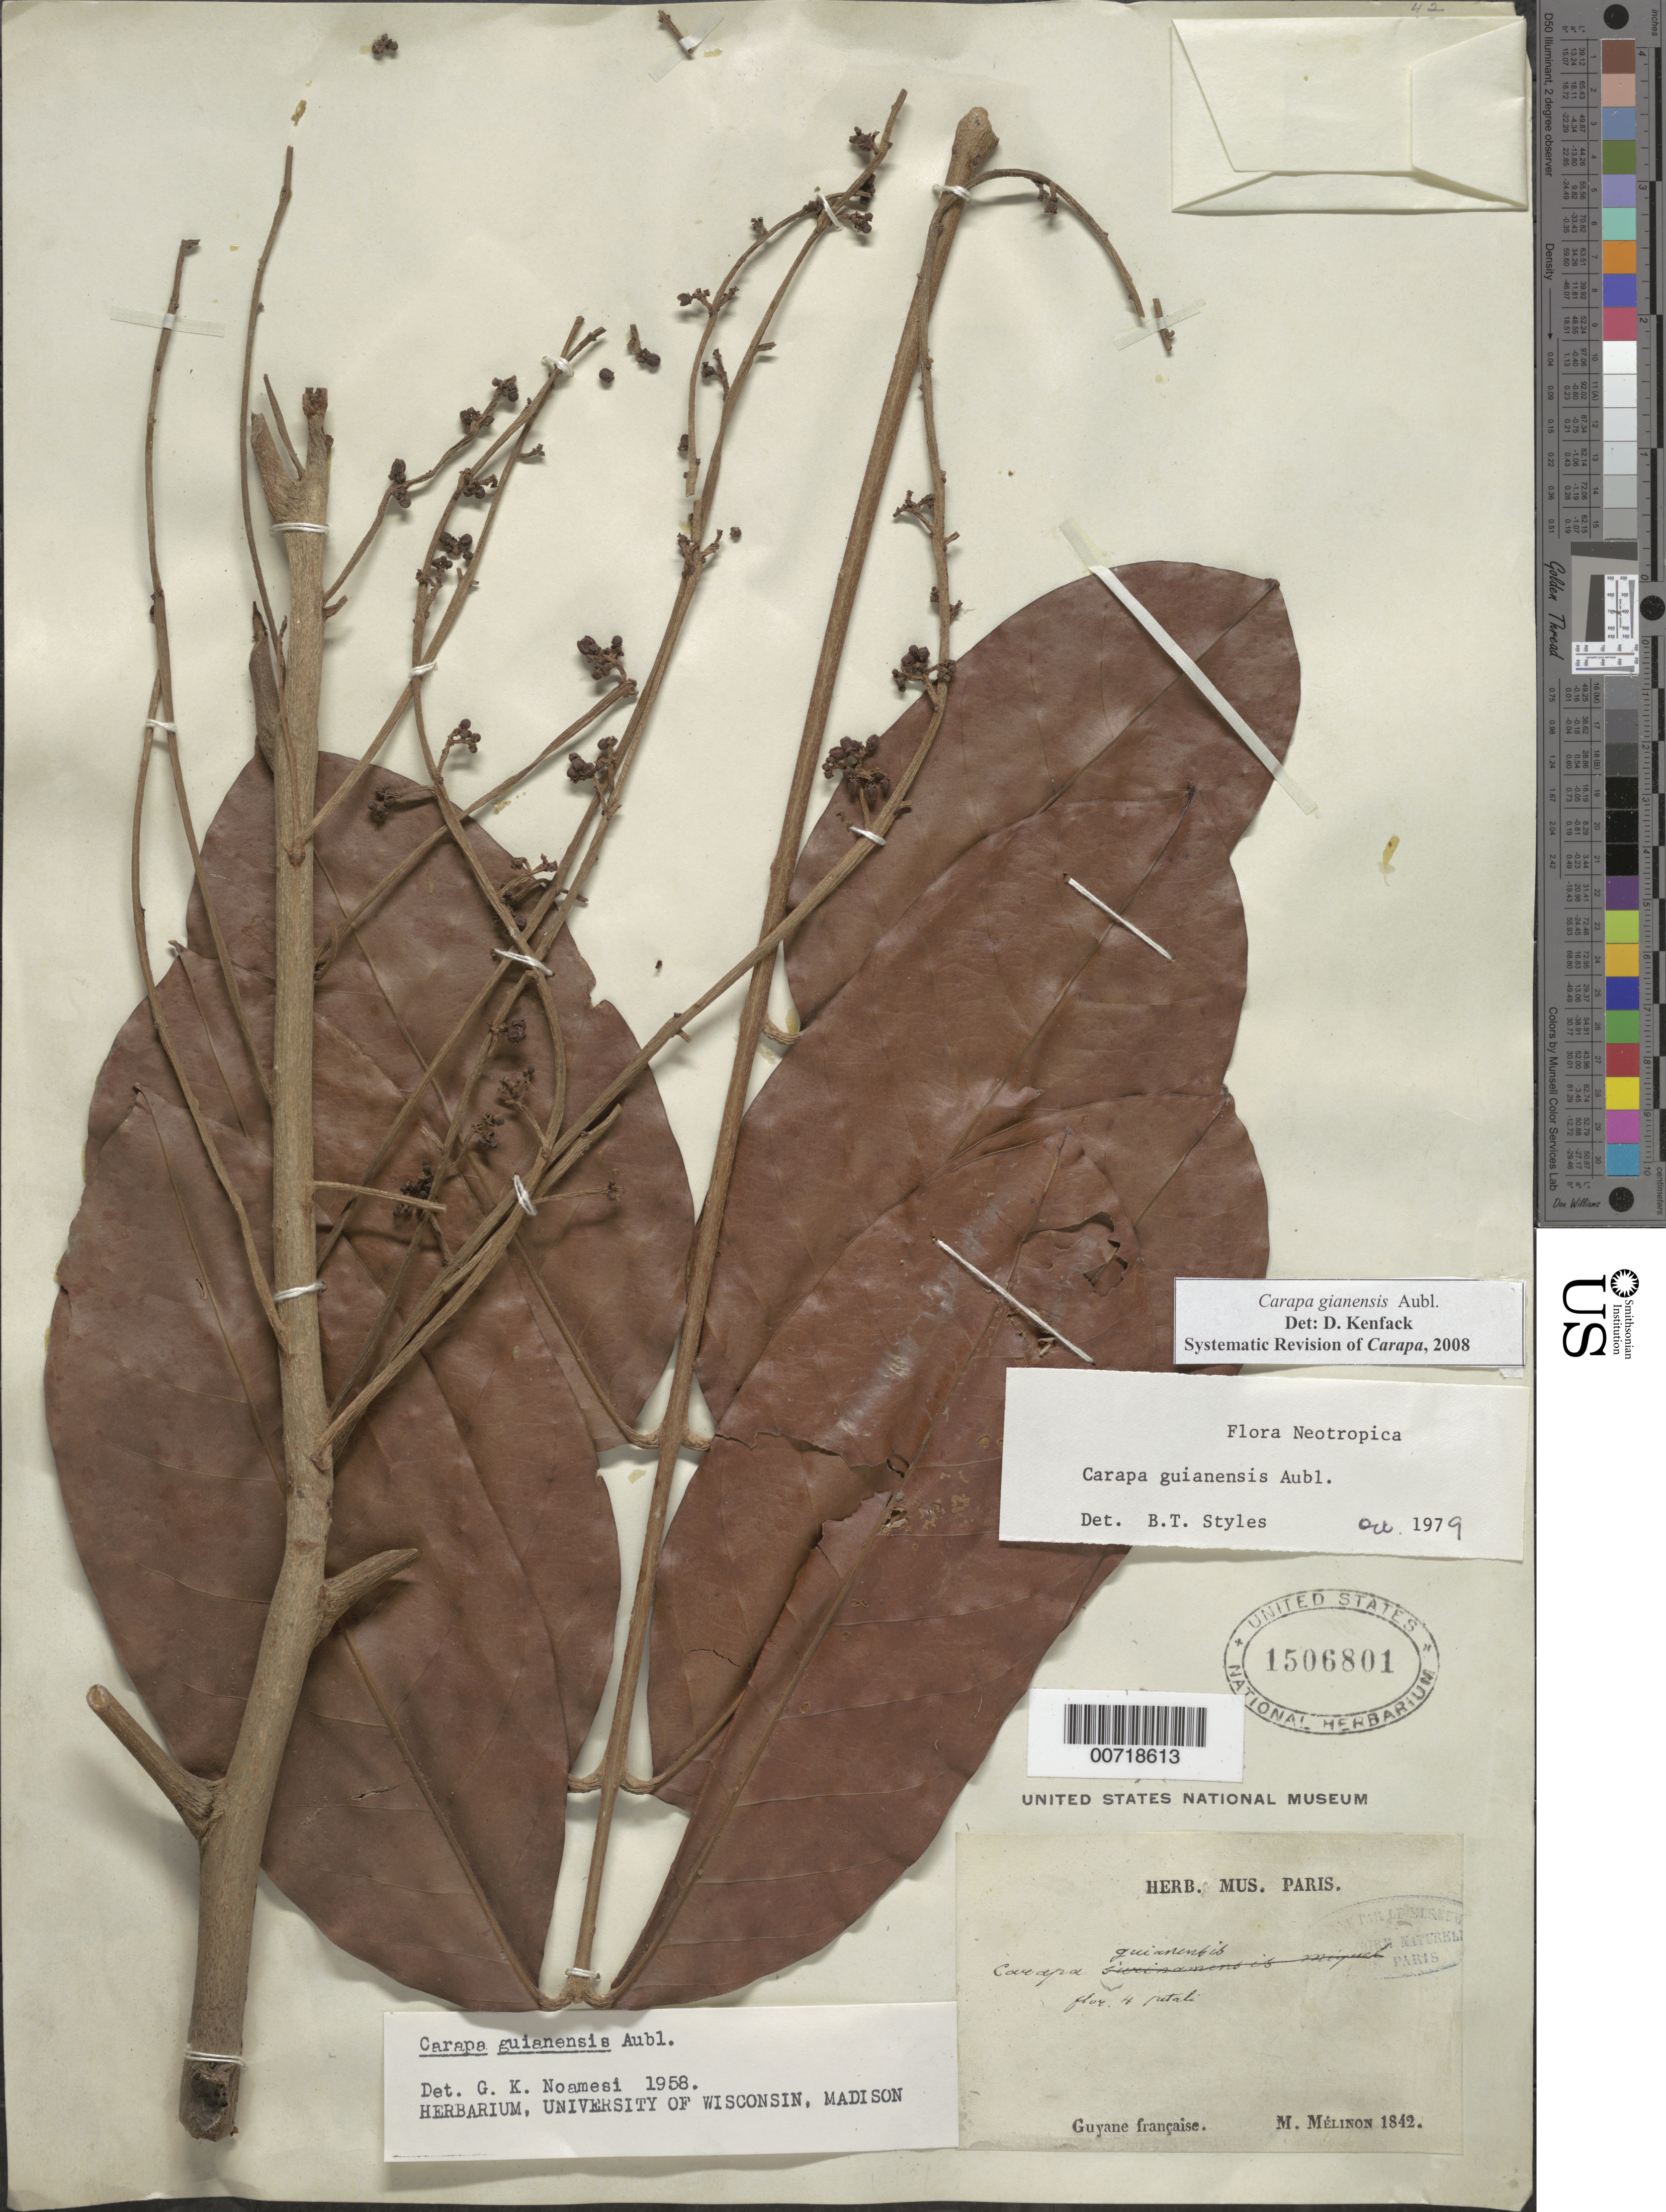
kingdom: Plantae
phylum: Tracheophyta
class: Magnoliopsida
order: Sapindales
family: Meliaceae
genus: Carapa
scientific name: Carapa guianensis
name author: Aubl.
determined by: Styles, B. T.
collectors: E. Mélinon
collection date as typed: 1842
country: French Guiana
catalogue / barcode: US 1506801